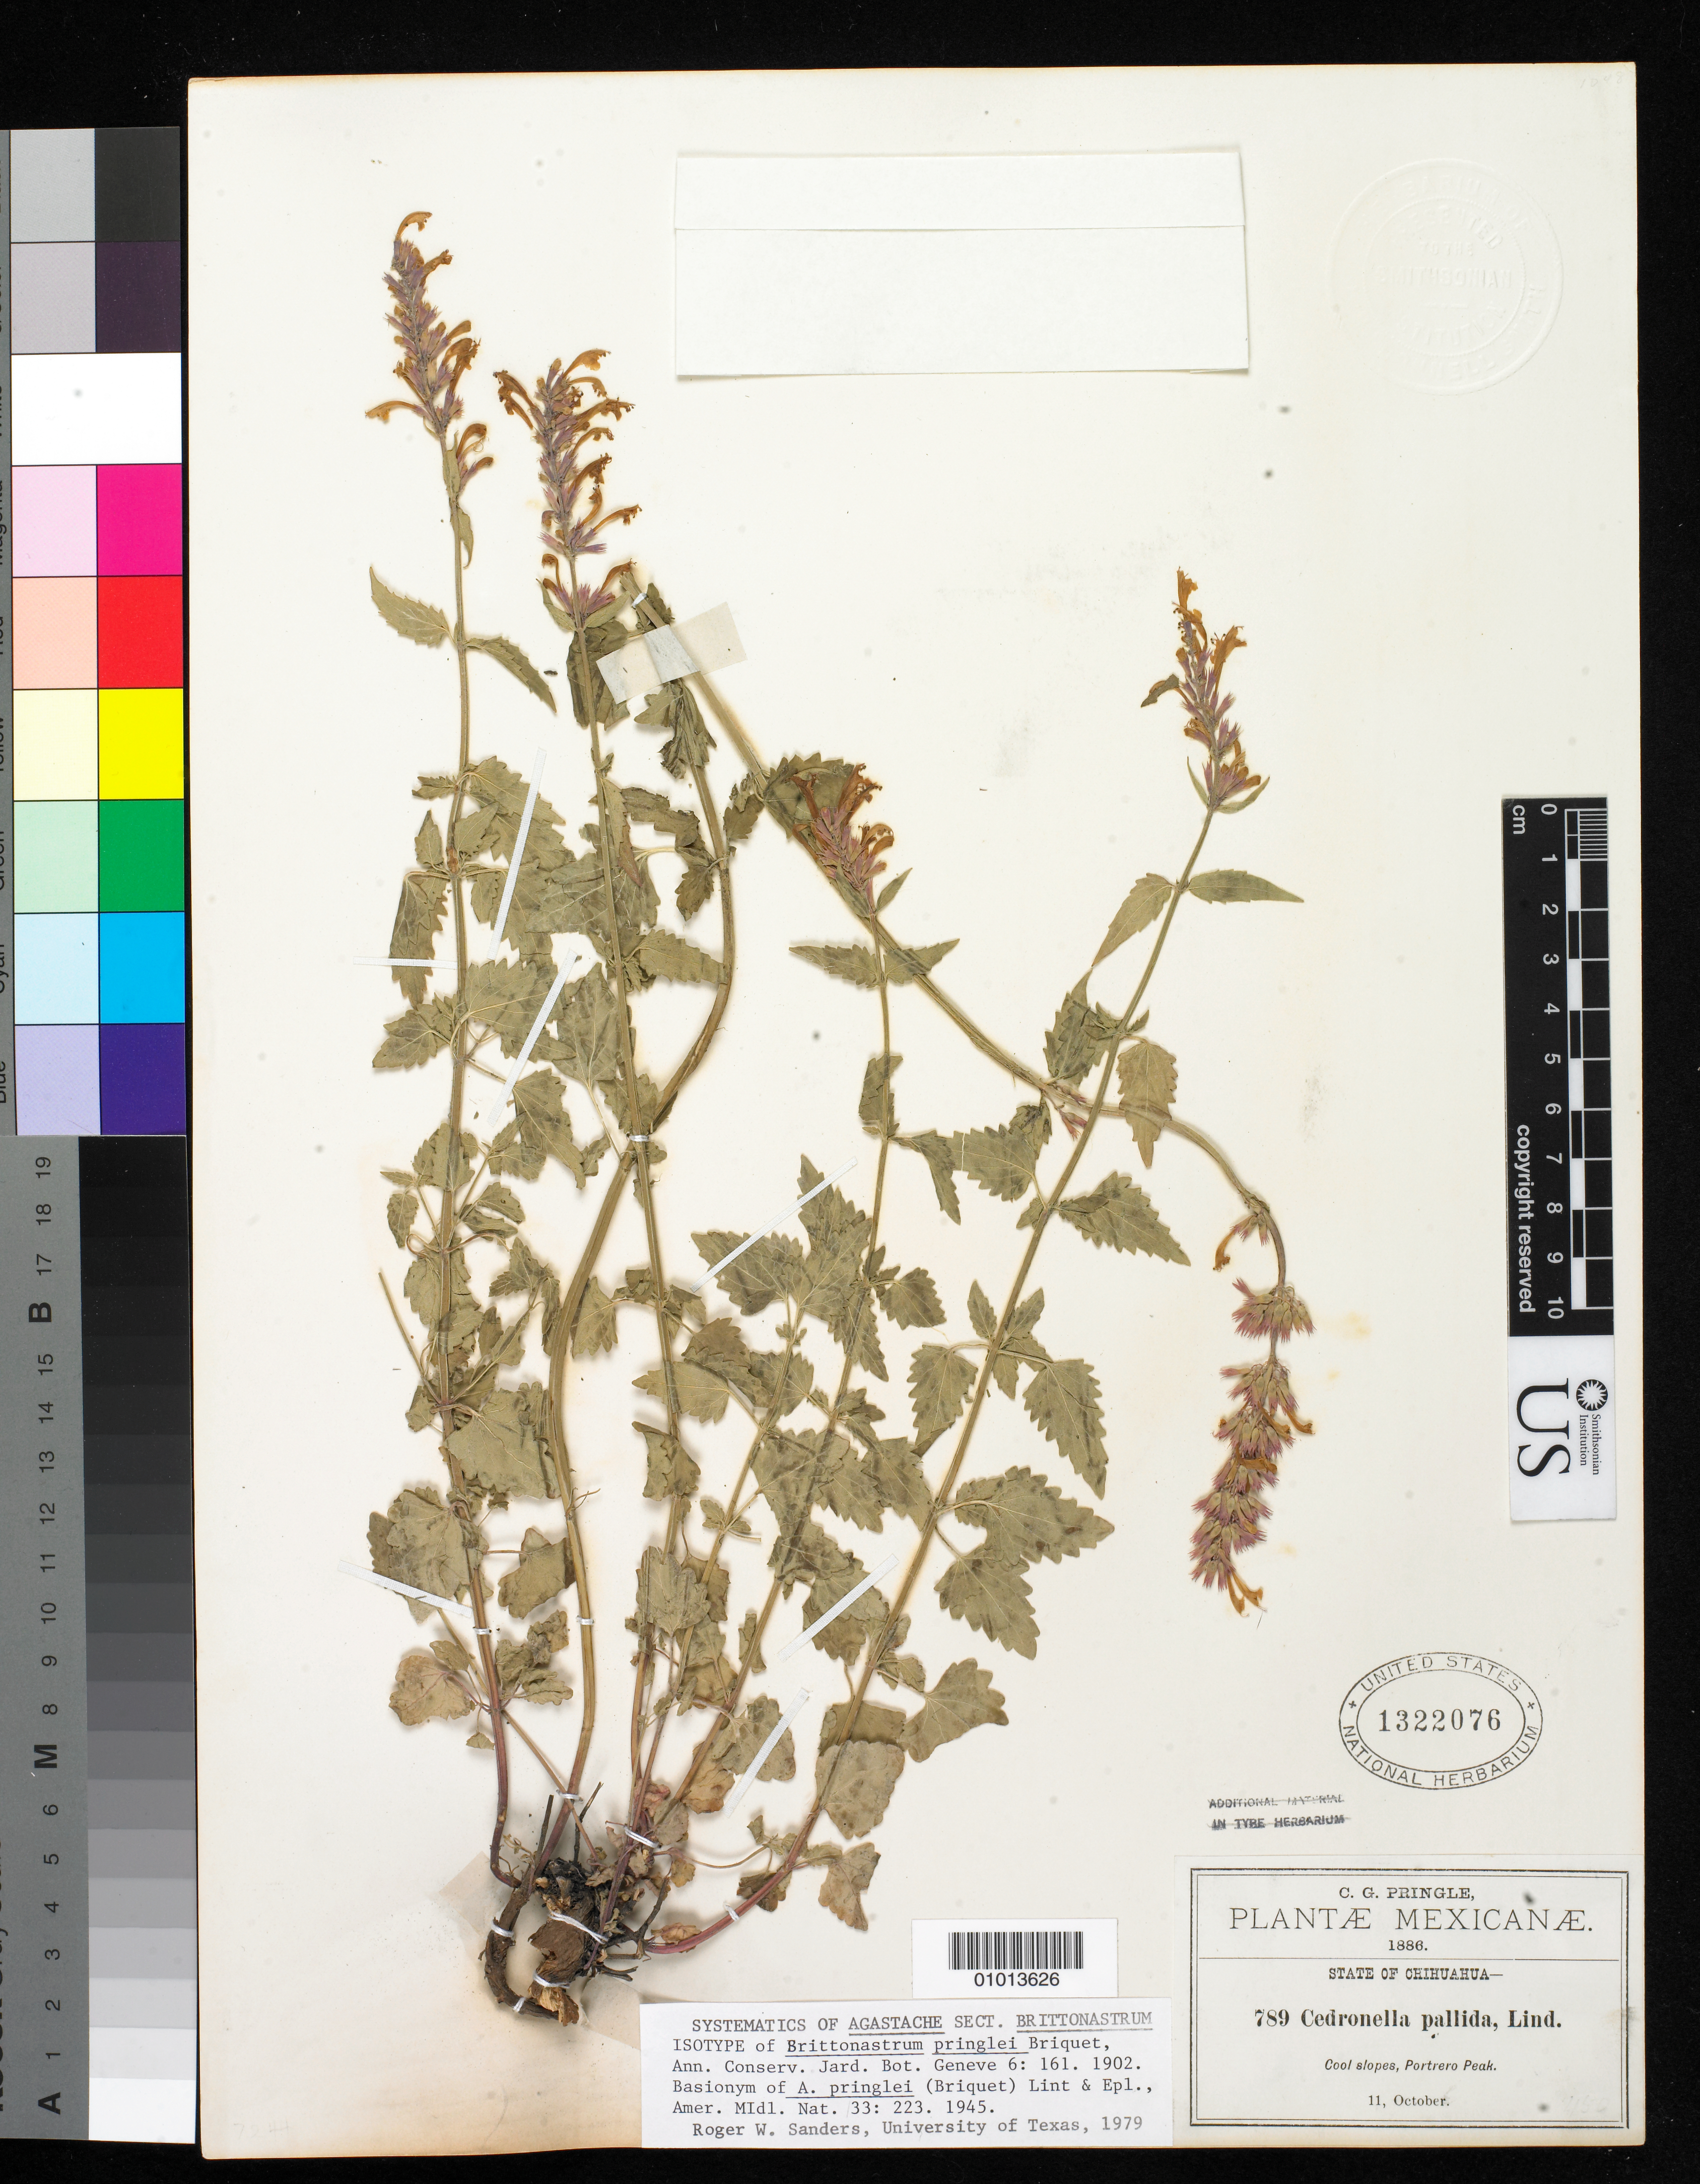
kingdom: Plantae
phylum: Tracheophyta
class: Magnoliopsida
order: Lamiales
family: Lamiaceae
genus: Brittonastrum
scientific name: Brittonastrum pringlei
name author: Briq.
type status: Isotype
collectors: C. G. Pringle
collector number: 789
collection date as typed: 11 Oct 1886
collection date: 1886-10-11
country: Mexico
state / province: Chihuahua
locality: Portrero Peak.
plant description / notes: Specimen ex John Donnell Smith Herbarium.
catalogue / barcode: US 1322076